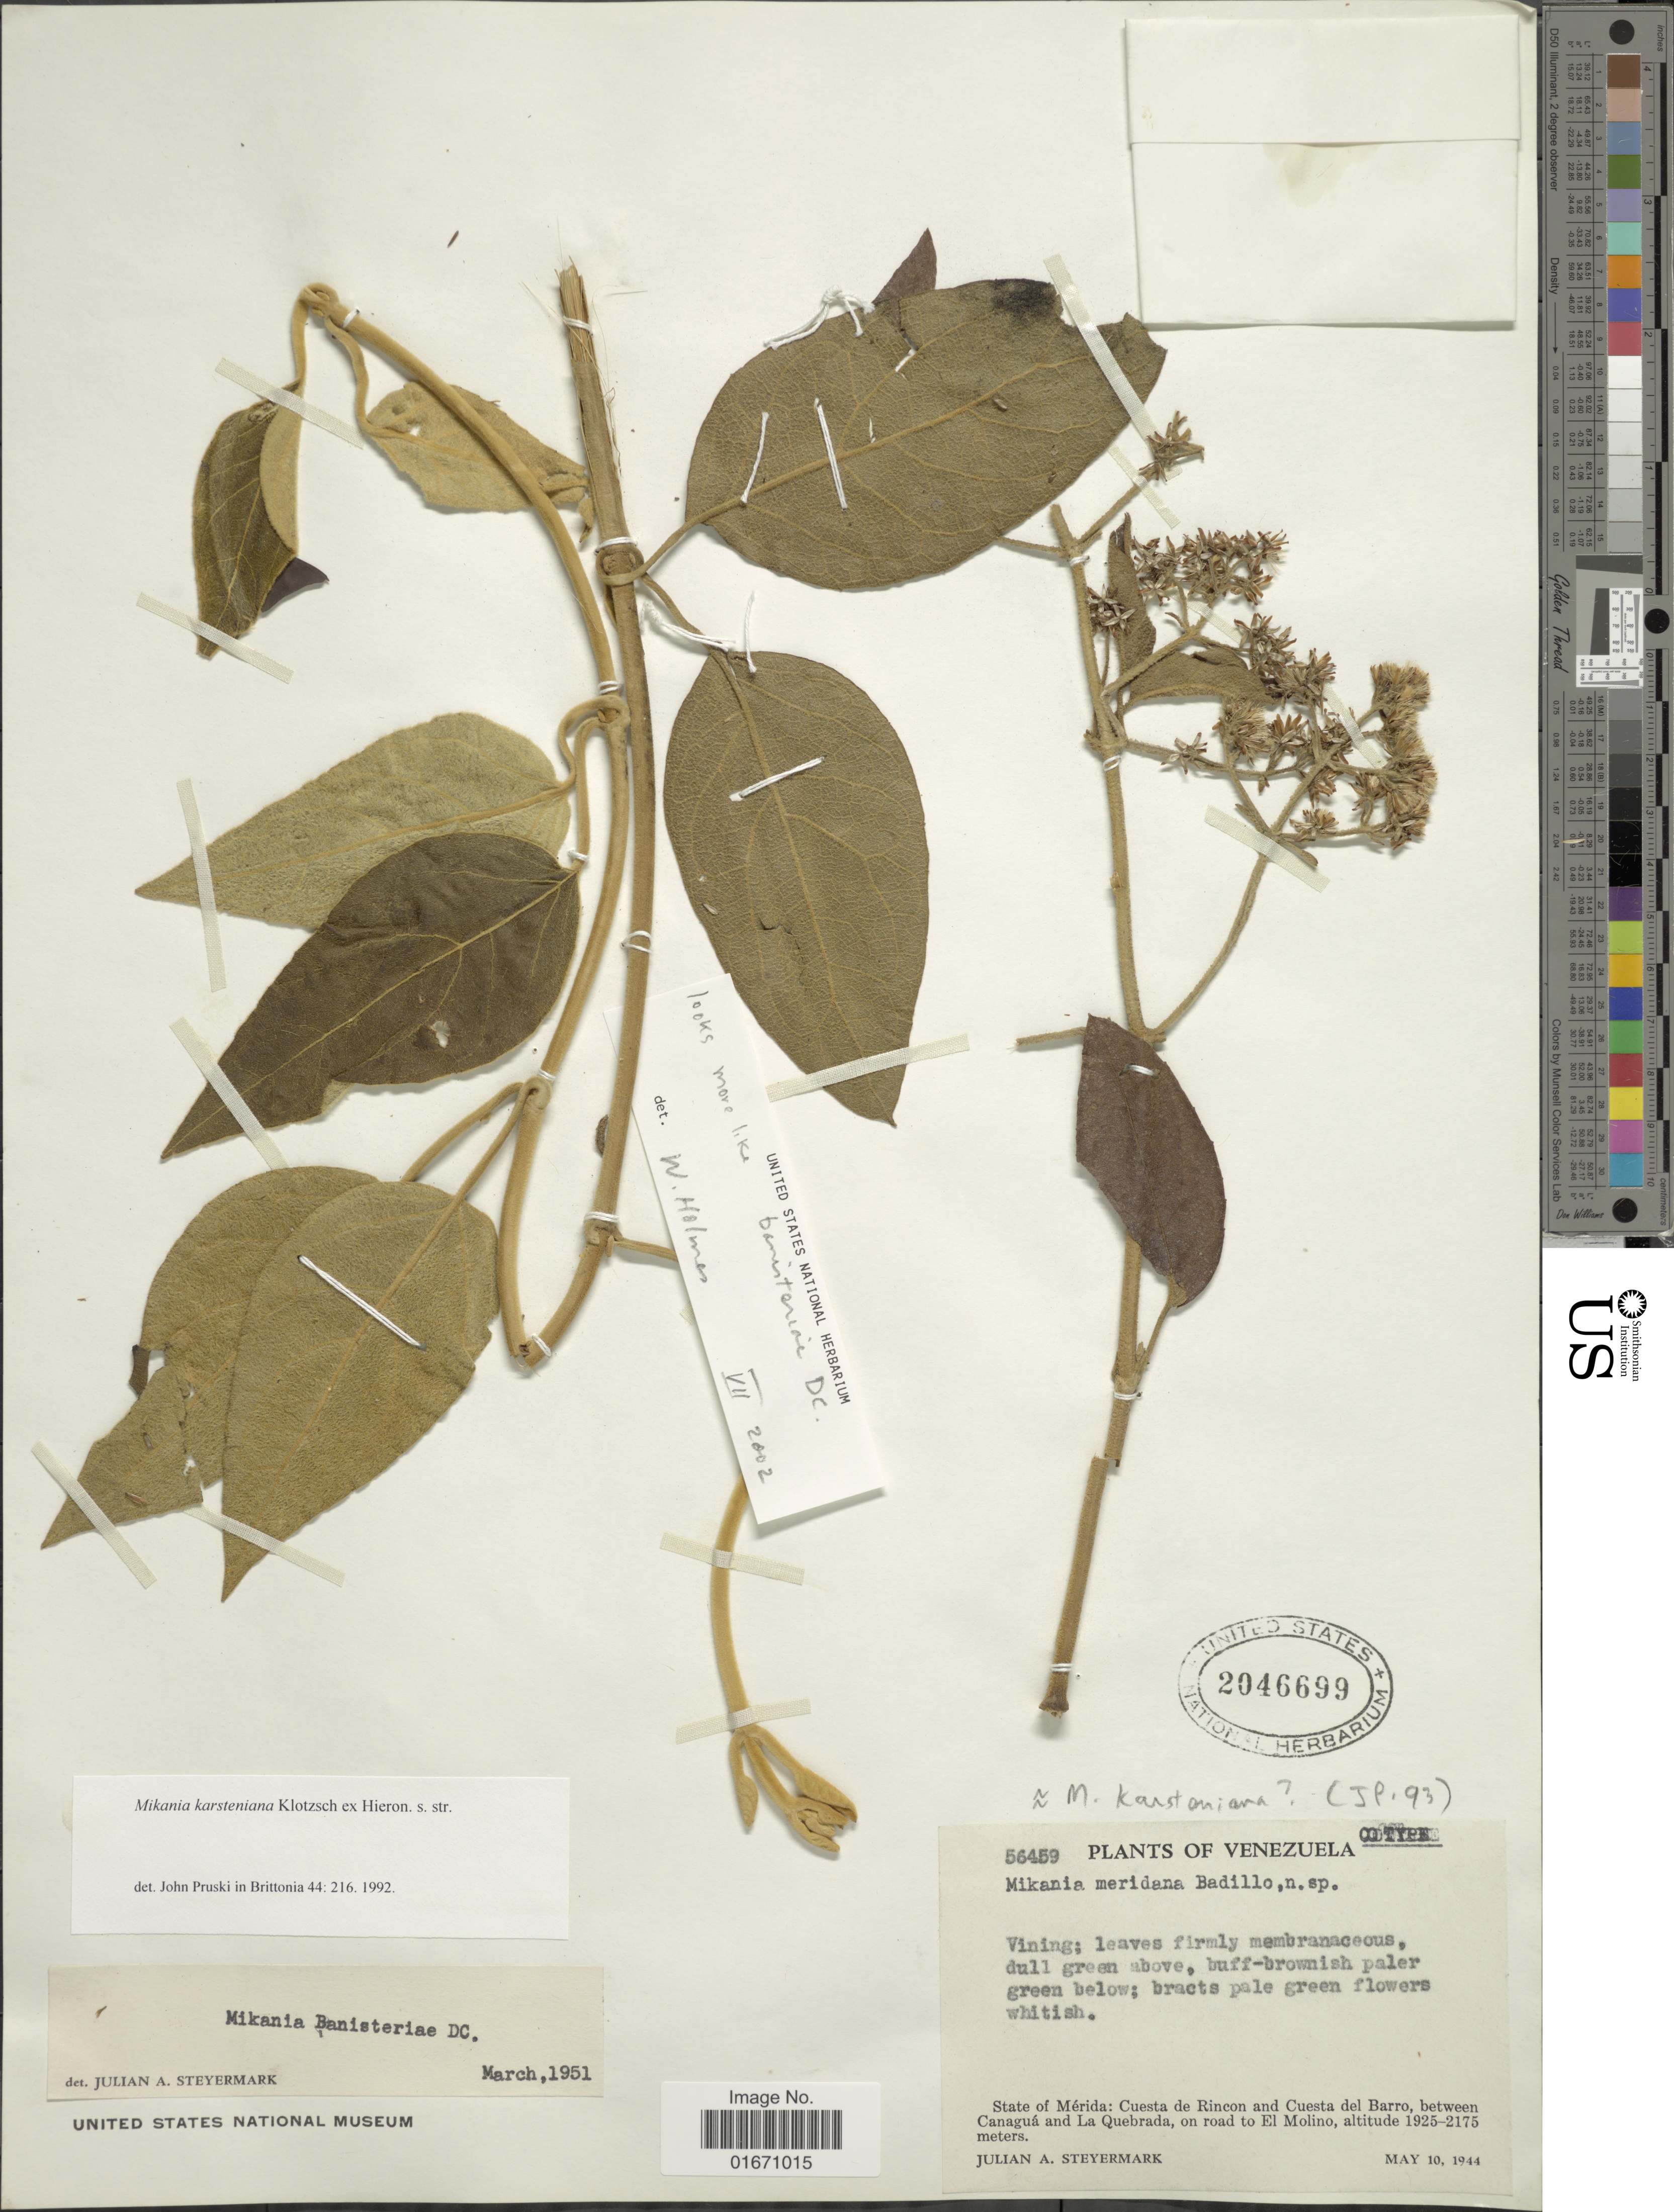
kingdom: Plantae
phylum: Tracheophyta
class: Magnoliopsida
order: Asterales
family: Asteraceae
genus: Mikania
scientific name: Mikania karsteniana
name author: Klotzsch ex Hieron.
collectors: J. Steyermark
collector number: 56459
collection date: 1944-05-10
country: Venezuela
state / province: Mérida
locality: Cuesta de Rincon and Cuesta del Barro, between Canagua and La Quebrada, on road to El Molino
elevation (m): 1925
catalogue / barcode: US 2046699